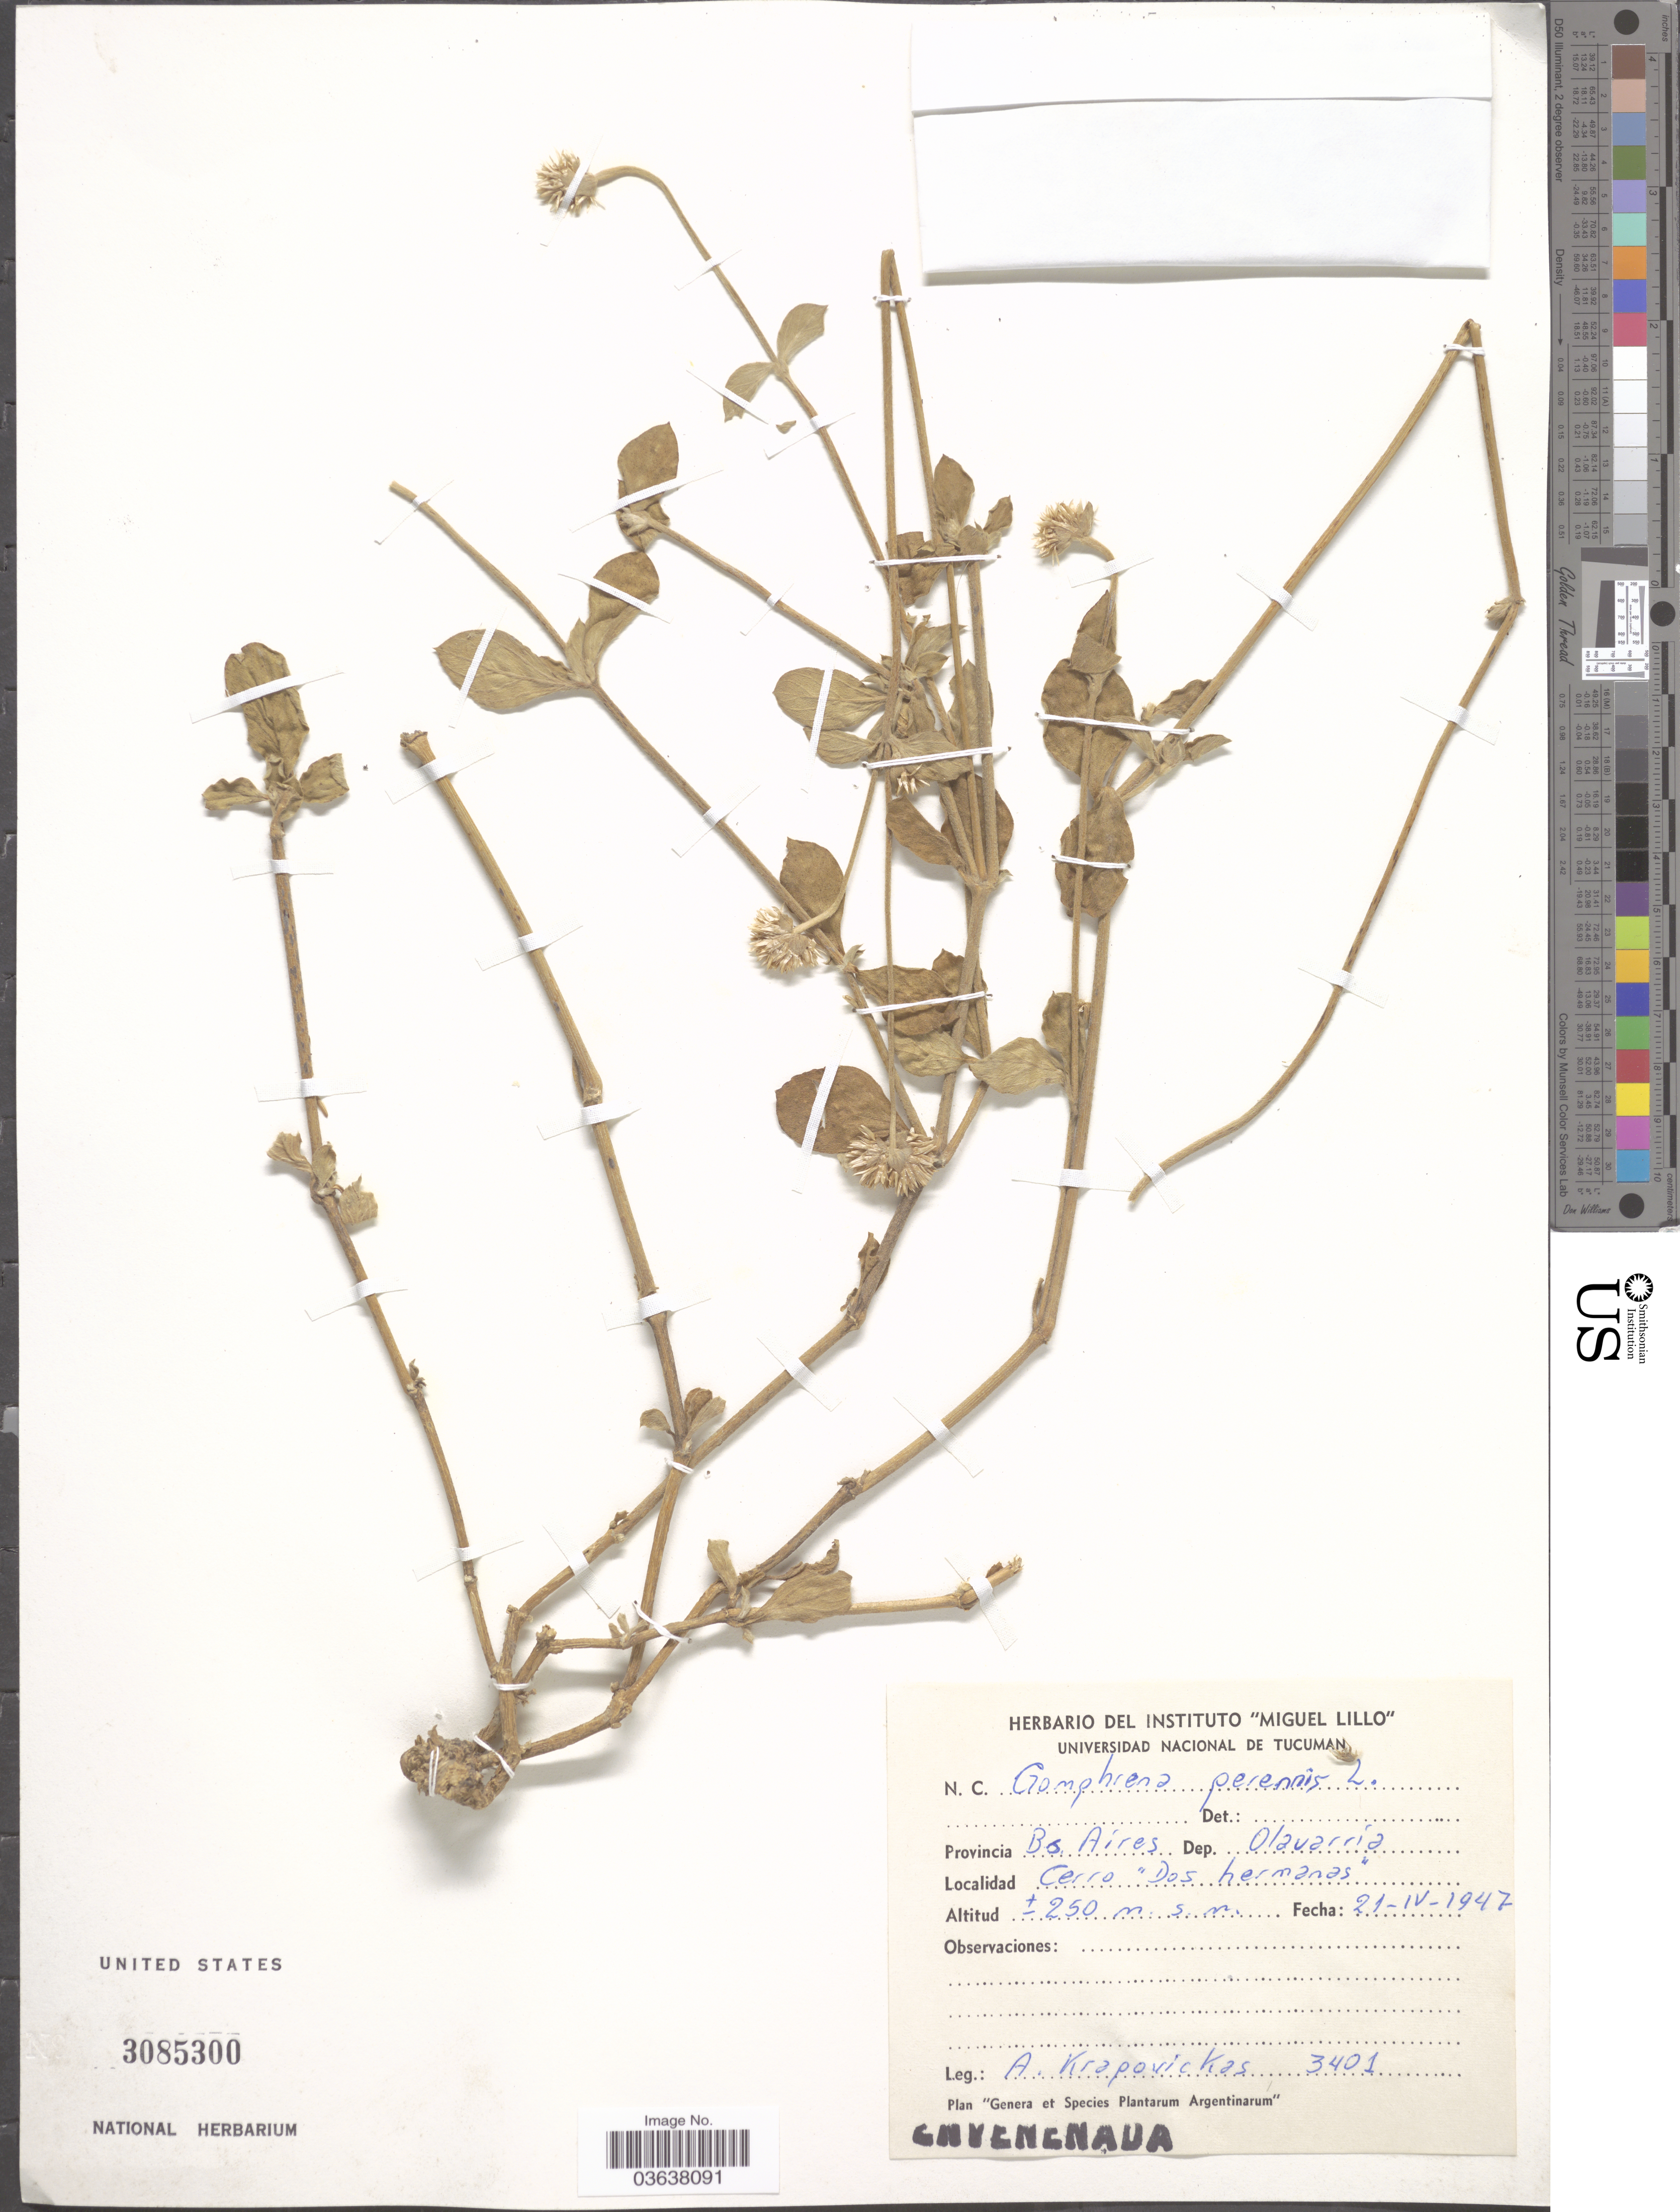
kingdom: Plantae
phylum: Tracheophyta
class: Magnoliopsida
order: Caryophyllales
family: Amaranthaceae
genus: Gomphrena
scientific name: Gomphrena perennis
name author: L.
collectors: A. Krapovickas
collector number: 3401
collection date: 1947-04-21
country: Argentina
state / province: Buenos Aires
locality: Dep. Olavarria. Cerro "Dos hermanas".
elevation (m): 250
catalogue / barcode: US 3085300